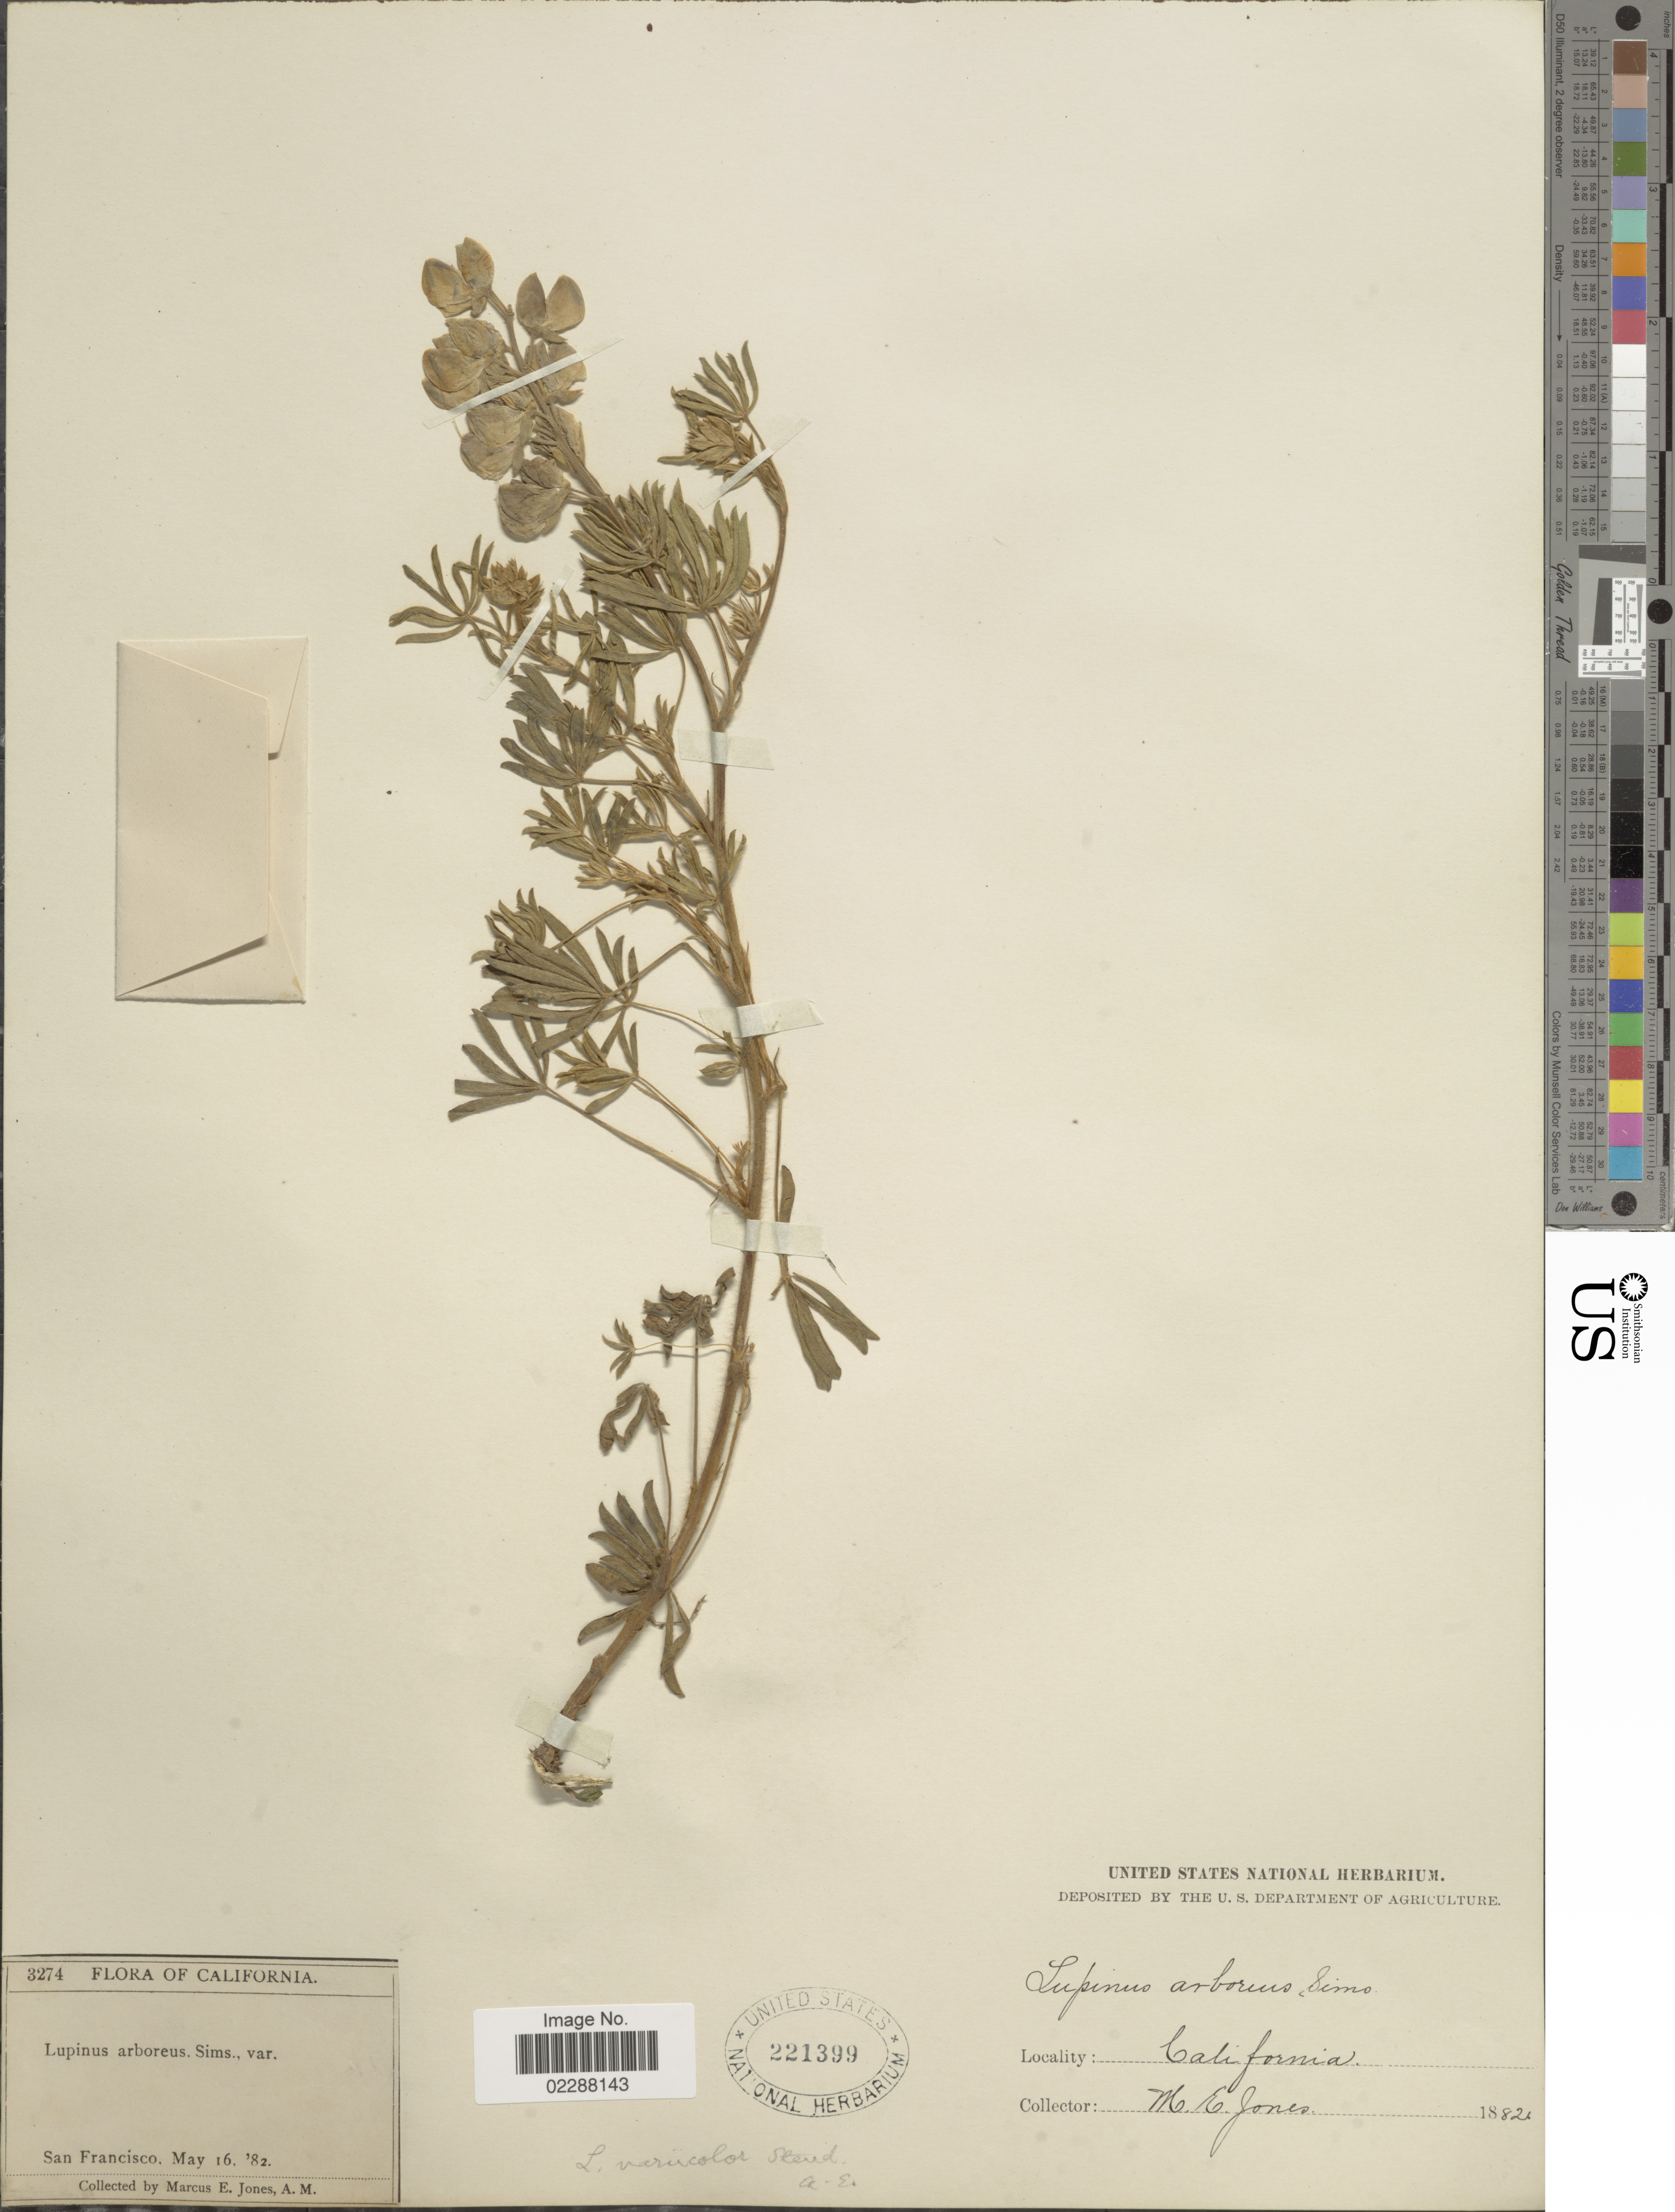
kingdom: Plantae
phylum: Tracheophyta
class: Magnoliopsida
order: Fabales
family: Fabaceae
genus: Lupinus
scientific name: Lupinus variicolor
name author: Steud.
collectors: M. E. Jones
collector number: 3274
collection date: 1882-05-16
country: United States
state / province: California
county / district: San Francisco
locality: San Francisco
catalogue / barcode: US 221399